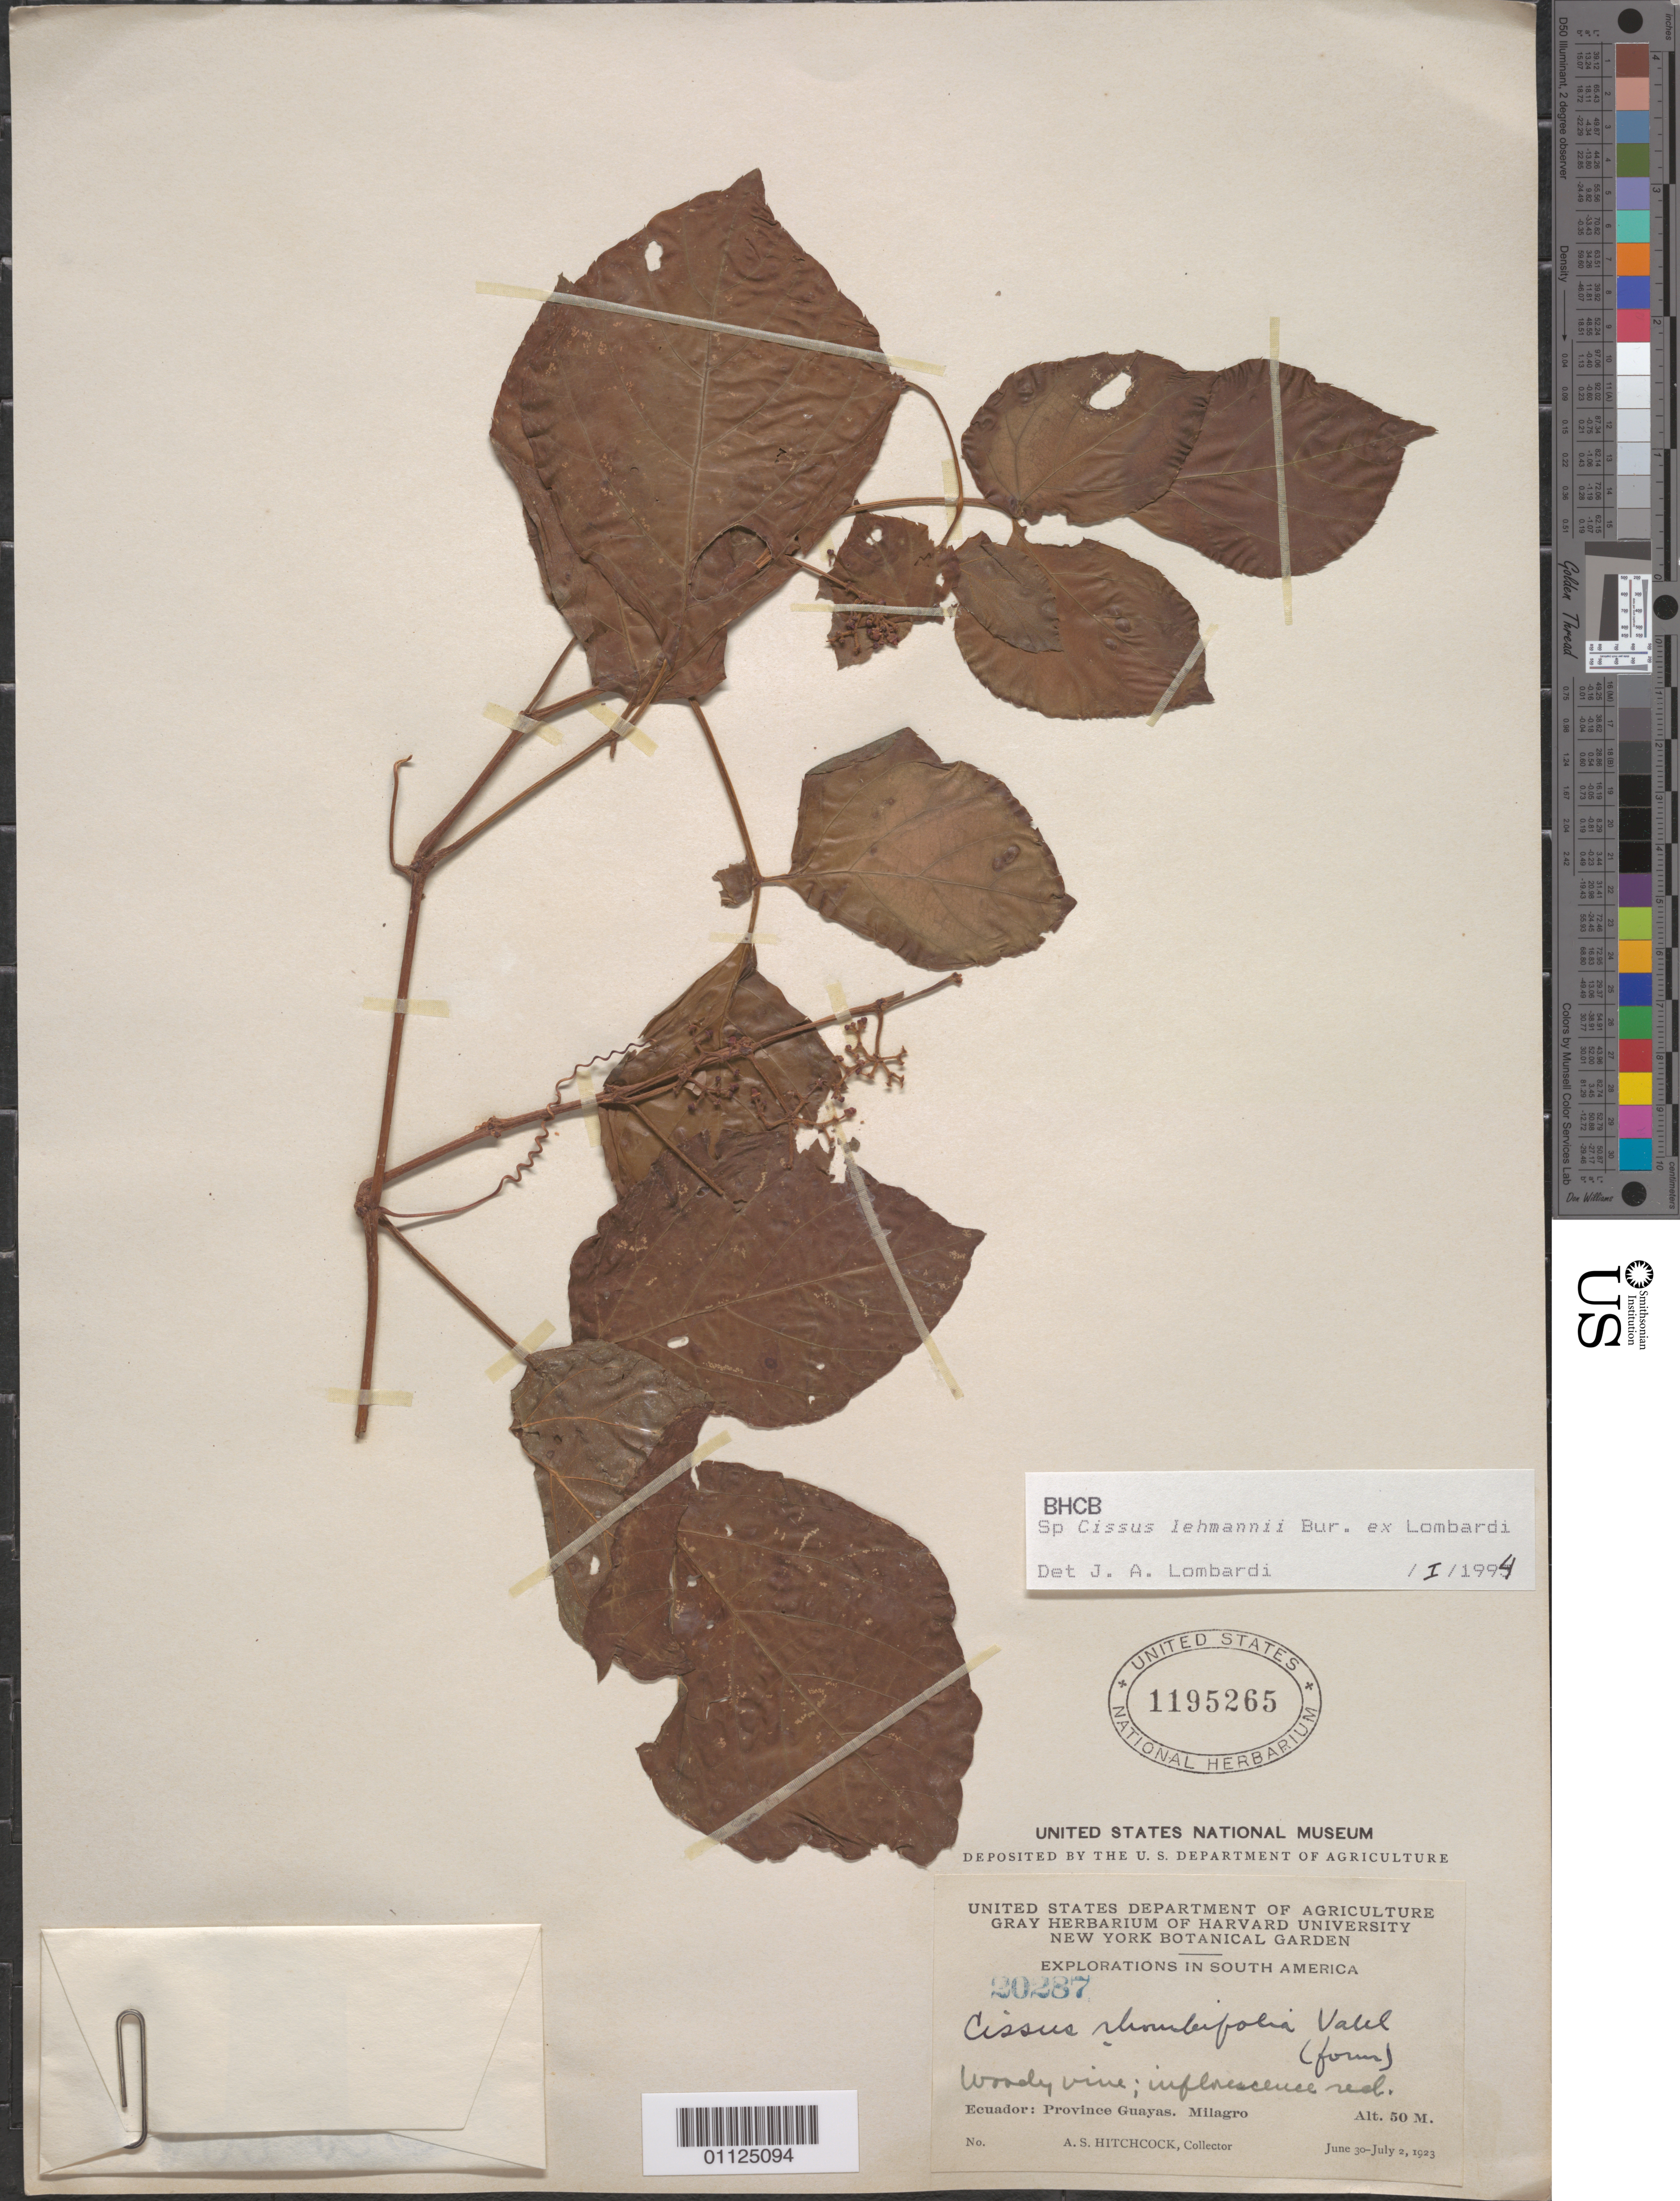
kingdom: Plantae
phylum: Tracheophyta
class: Magnoliopsida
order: Vitales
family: Vitaceae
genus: Cissus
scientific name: Cissus lehmannii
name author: Burret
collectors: A. S. Hitchcock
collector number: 20287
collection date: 1923-06-30/1923-07-02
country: Ecuador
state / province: Guayas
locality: Milagro.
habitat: Woody vine.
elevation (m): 50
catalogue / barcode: US 1195265